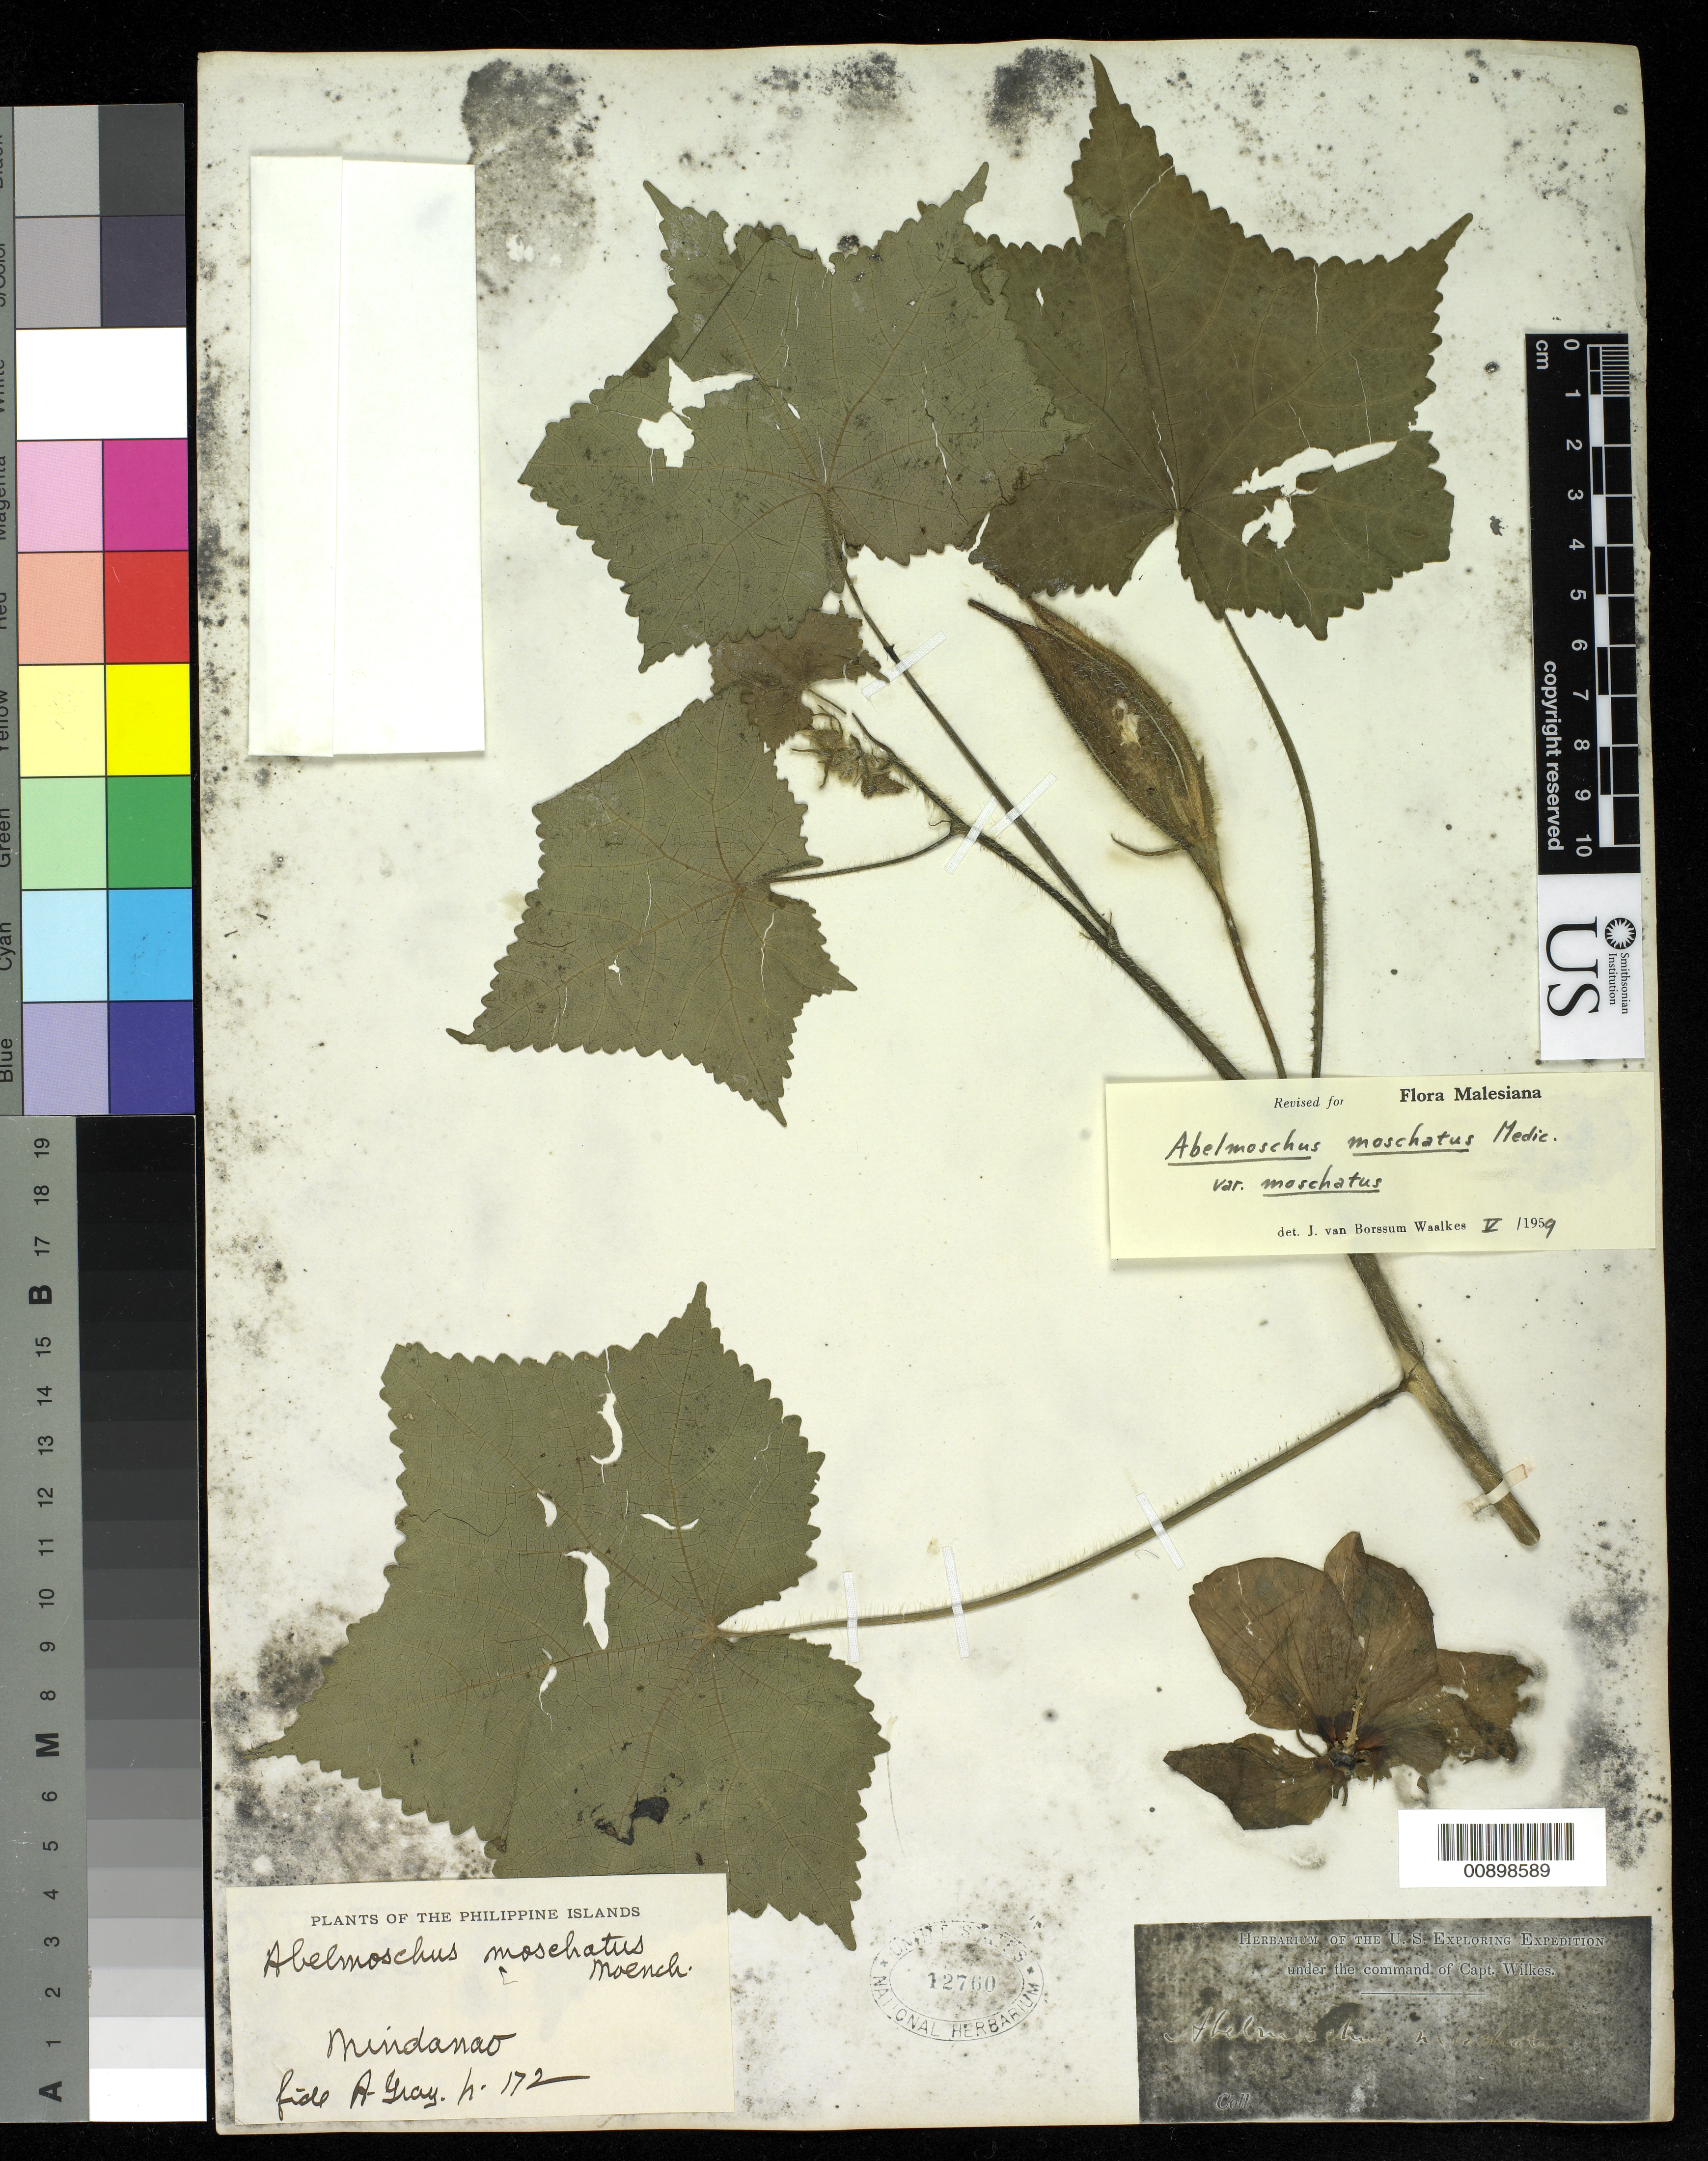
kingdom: Plantae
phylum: Tracheophyta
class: Magnoliopsida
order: Malvales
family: Malvaceae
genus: Abelmoschus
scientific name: Abelmoschus moschatus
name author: Medik.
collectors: Wilkes Explor. Exped.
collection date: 1838/1842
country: Philippines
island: Mindanao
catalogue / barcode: US 12760